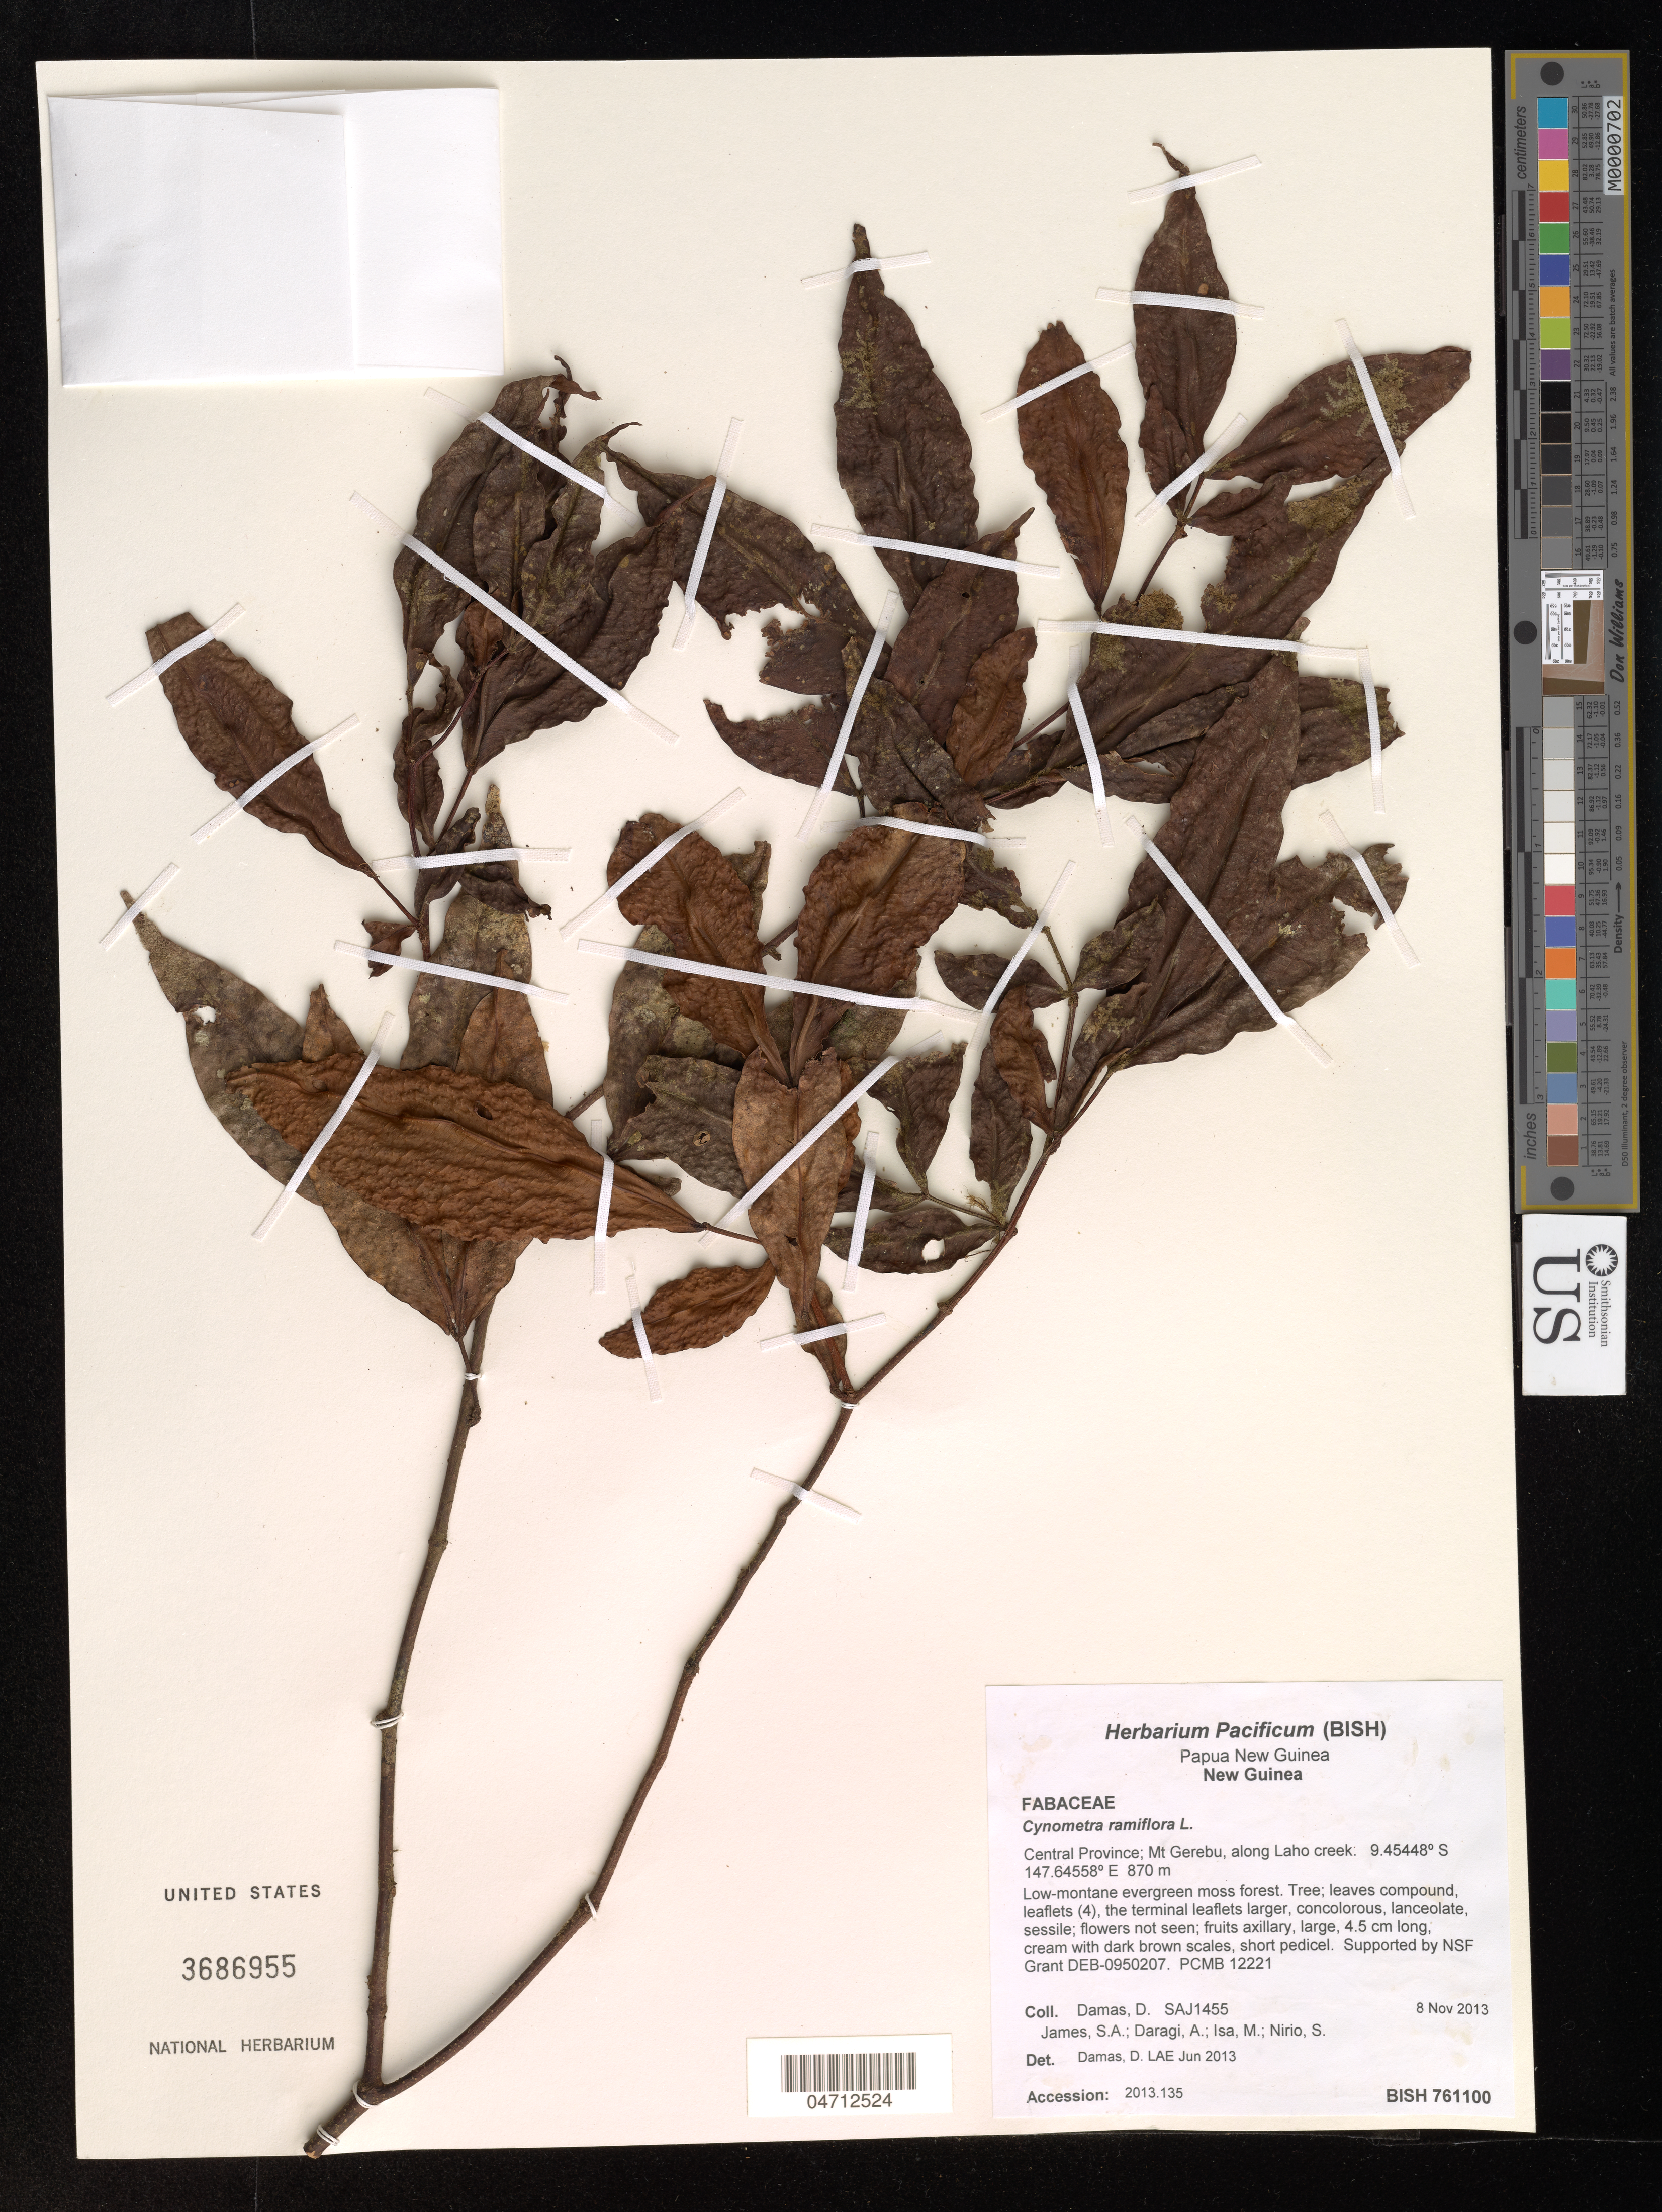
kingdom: Plantae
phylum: Tracheophyta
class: Magnoliopsida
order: Fabales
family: Fabaceae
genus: Cynometra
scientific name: Cynometra ramiflora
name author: L.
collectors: D. Damas, S. James, A. Daragi, M. Isa & S. Nirio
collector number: SAJ1455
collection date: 2013-11-08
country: Papua New Guinea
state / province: Central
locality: New Guinea. Mt Gerebu, along Laho creek.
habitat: Low-montane evergreen moss forest.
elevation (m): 870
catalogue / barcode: US 3686955